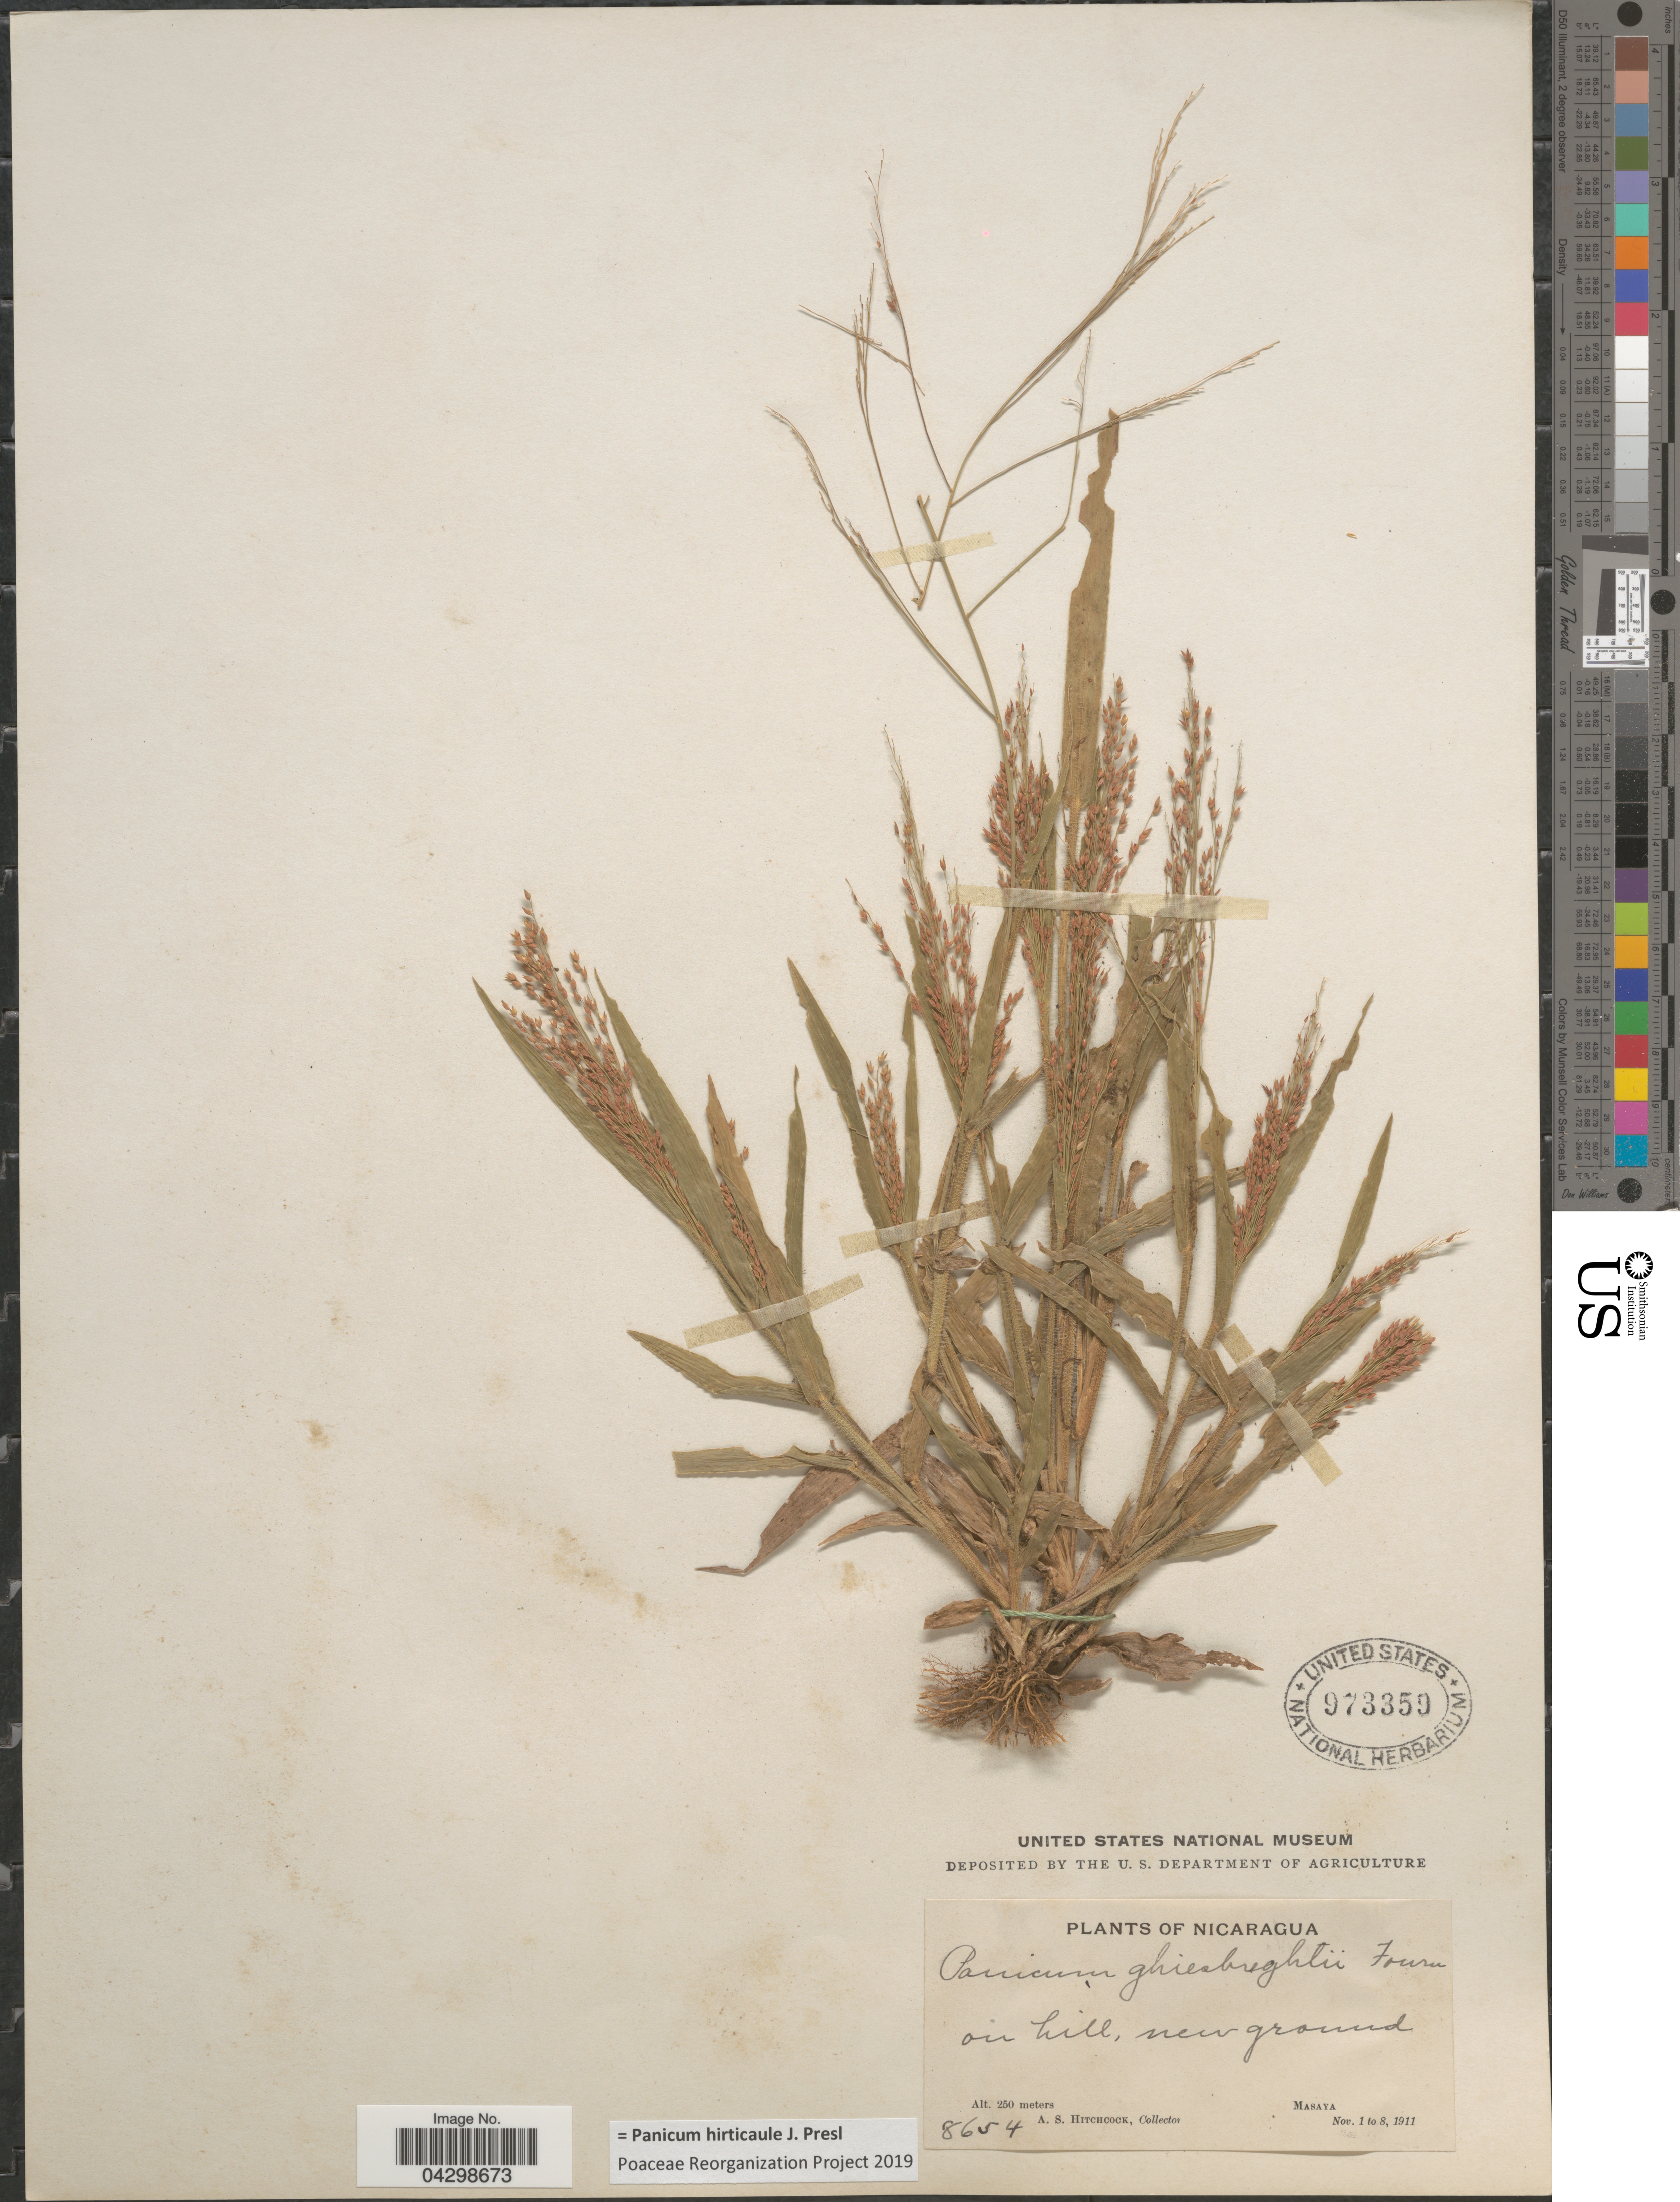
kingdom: Plantae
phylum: Tracheophyta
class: Liliopsida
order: Poales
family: Poaceae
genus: Panicum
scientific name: Panicum hirticaule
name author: J. Presl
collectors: A. S. Hitchcock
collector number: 8654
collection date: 1911-11-01/1911-11-08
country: Nicaragua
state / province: Masaya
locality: Masaya.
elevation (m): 250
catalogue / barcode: US 973359